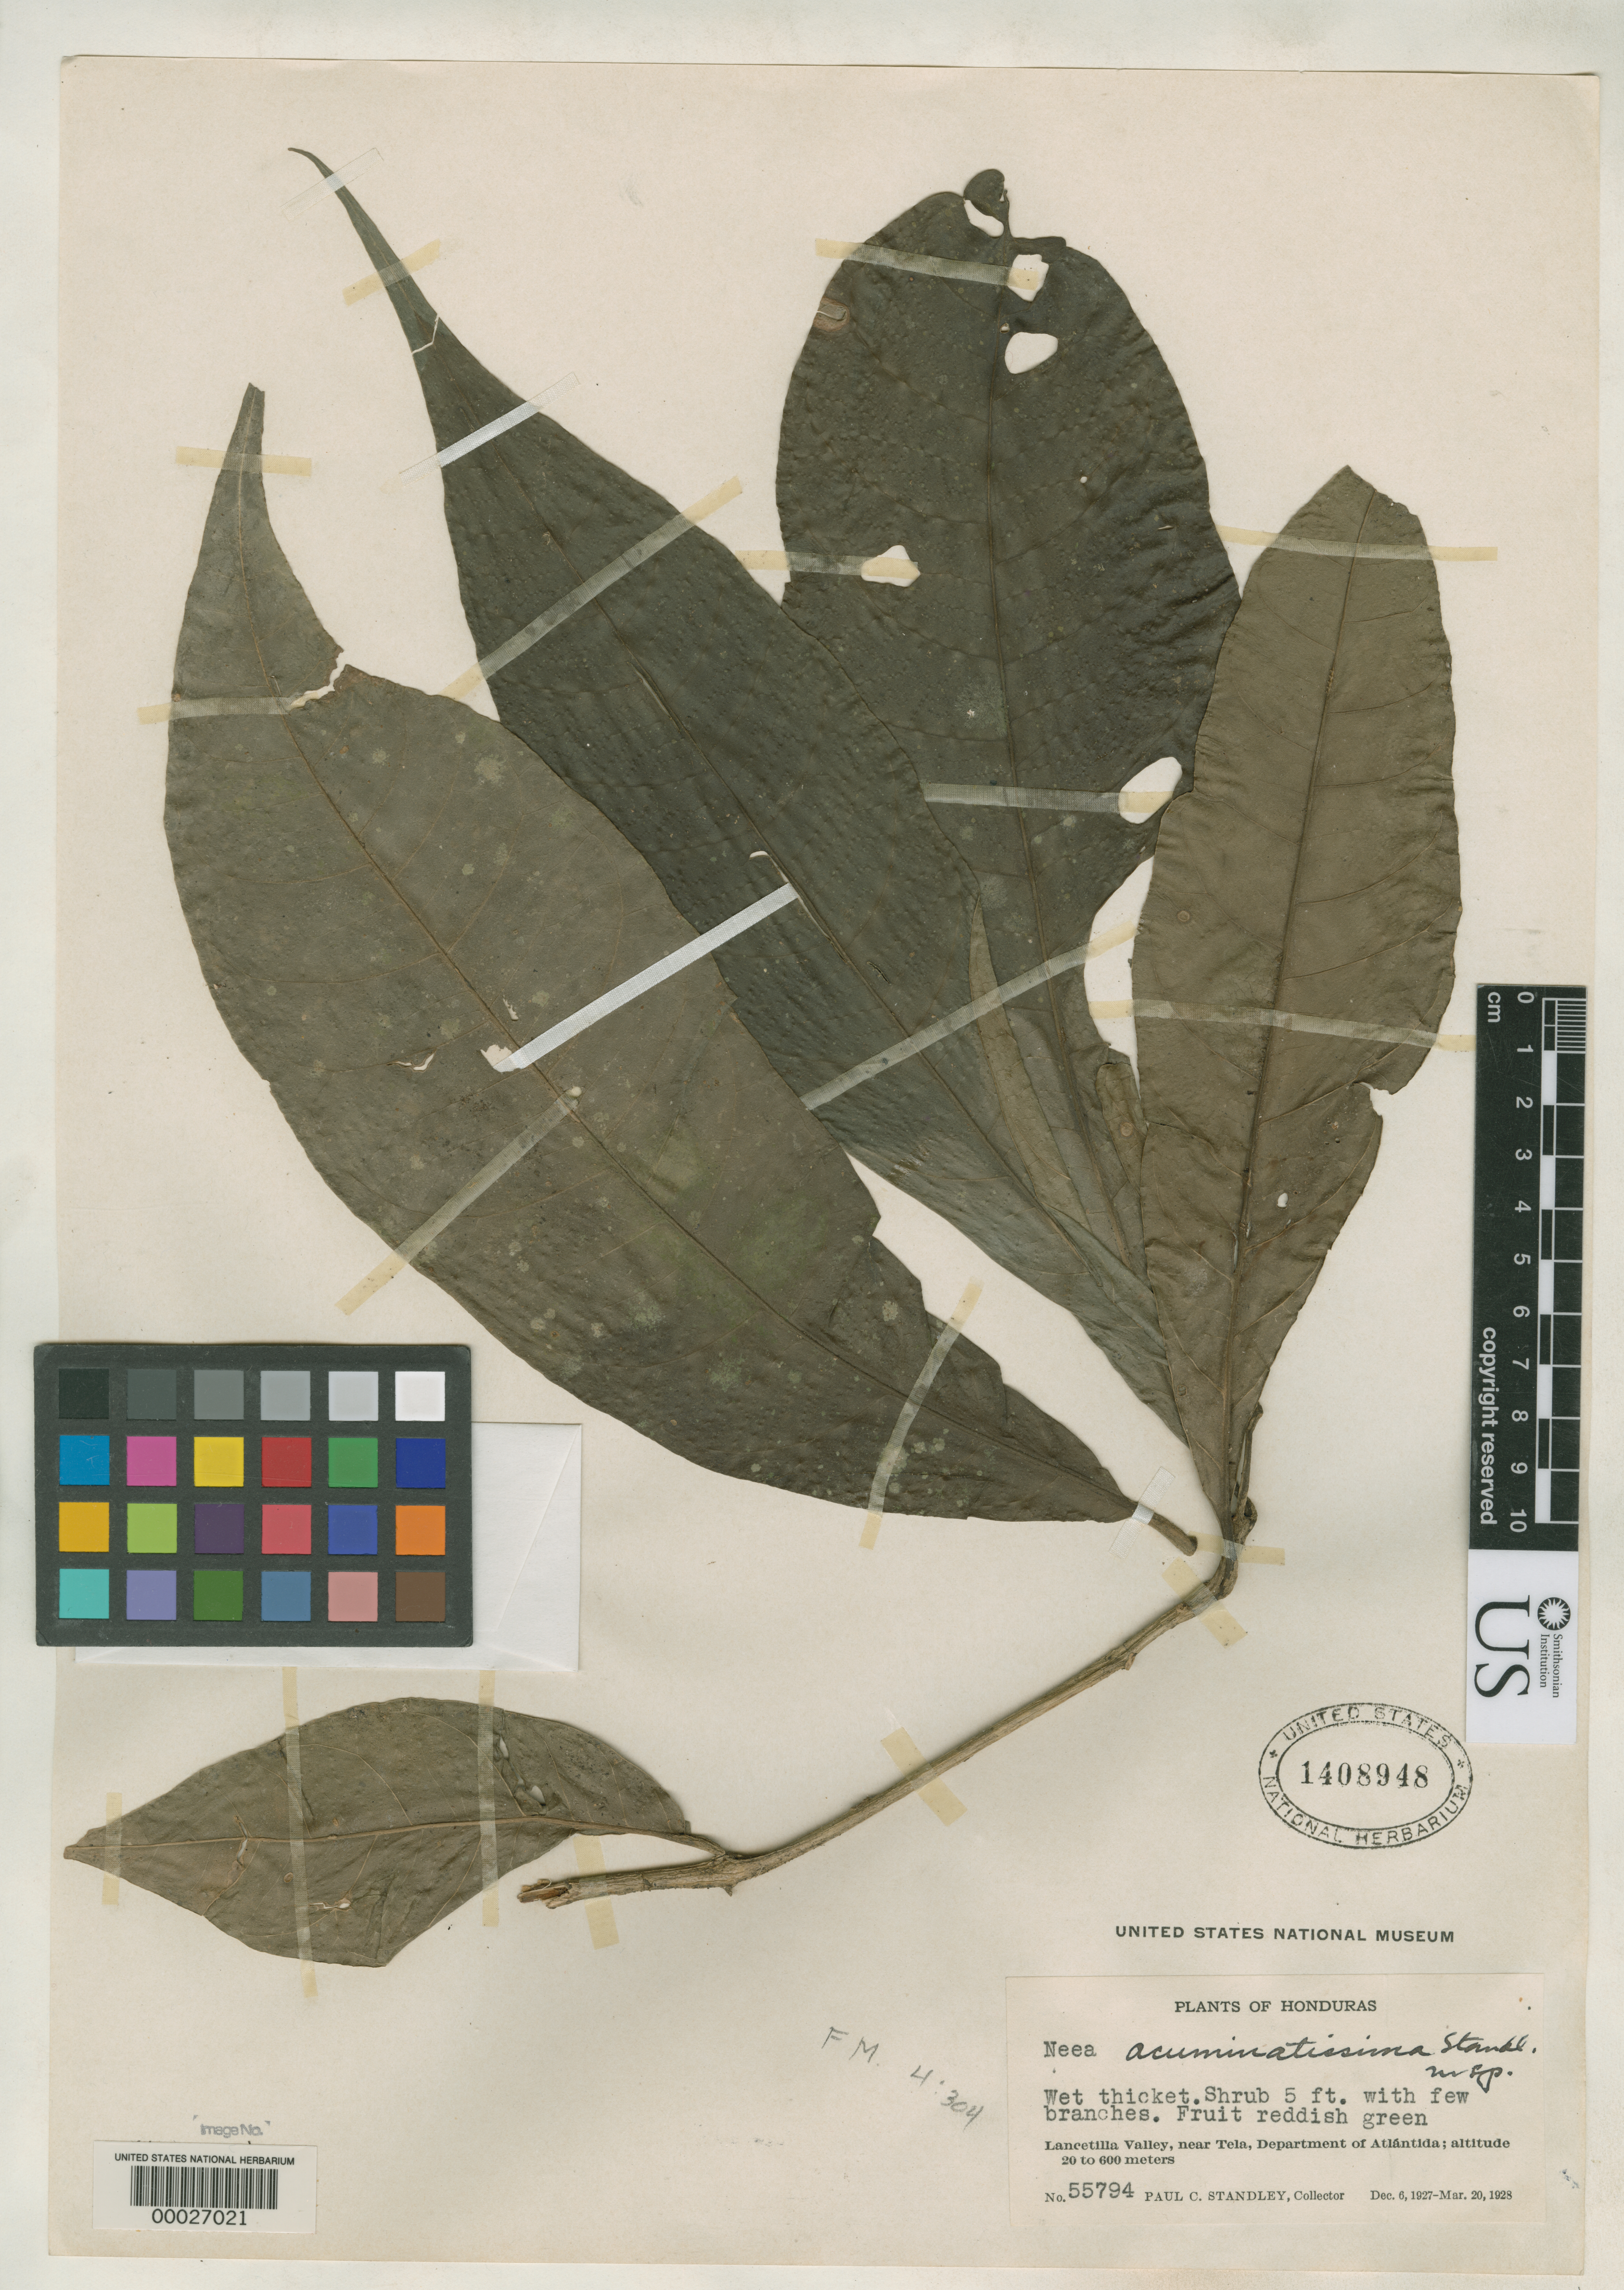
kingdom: Plantae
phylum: Tracheophyta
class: Magnoliopsida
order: Caryophyllales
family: Nyctaginaceae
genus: Neea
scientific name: Neea acuminatissima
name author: Standl.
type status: Isotype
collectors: P. C. Standley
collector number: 55794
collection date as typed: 06 Dec 1927 to 20 Mar 1928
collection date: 1927-12-06/1928-03-20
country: Honduras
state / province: Atlántida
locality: Lancetilla Valley, near Tela.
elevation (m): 20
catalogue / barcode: US 1408948